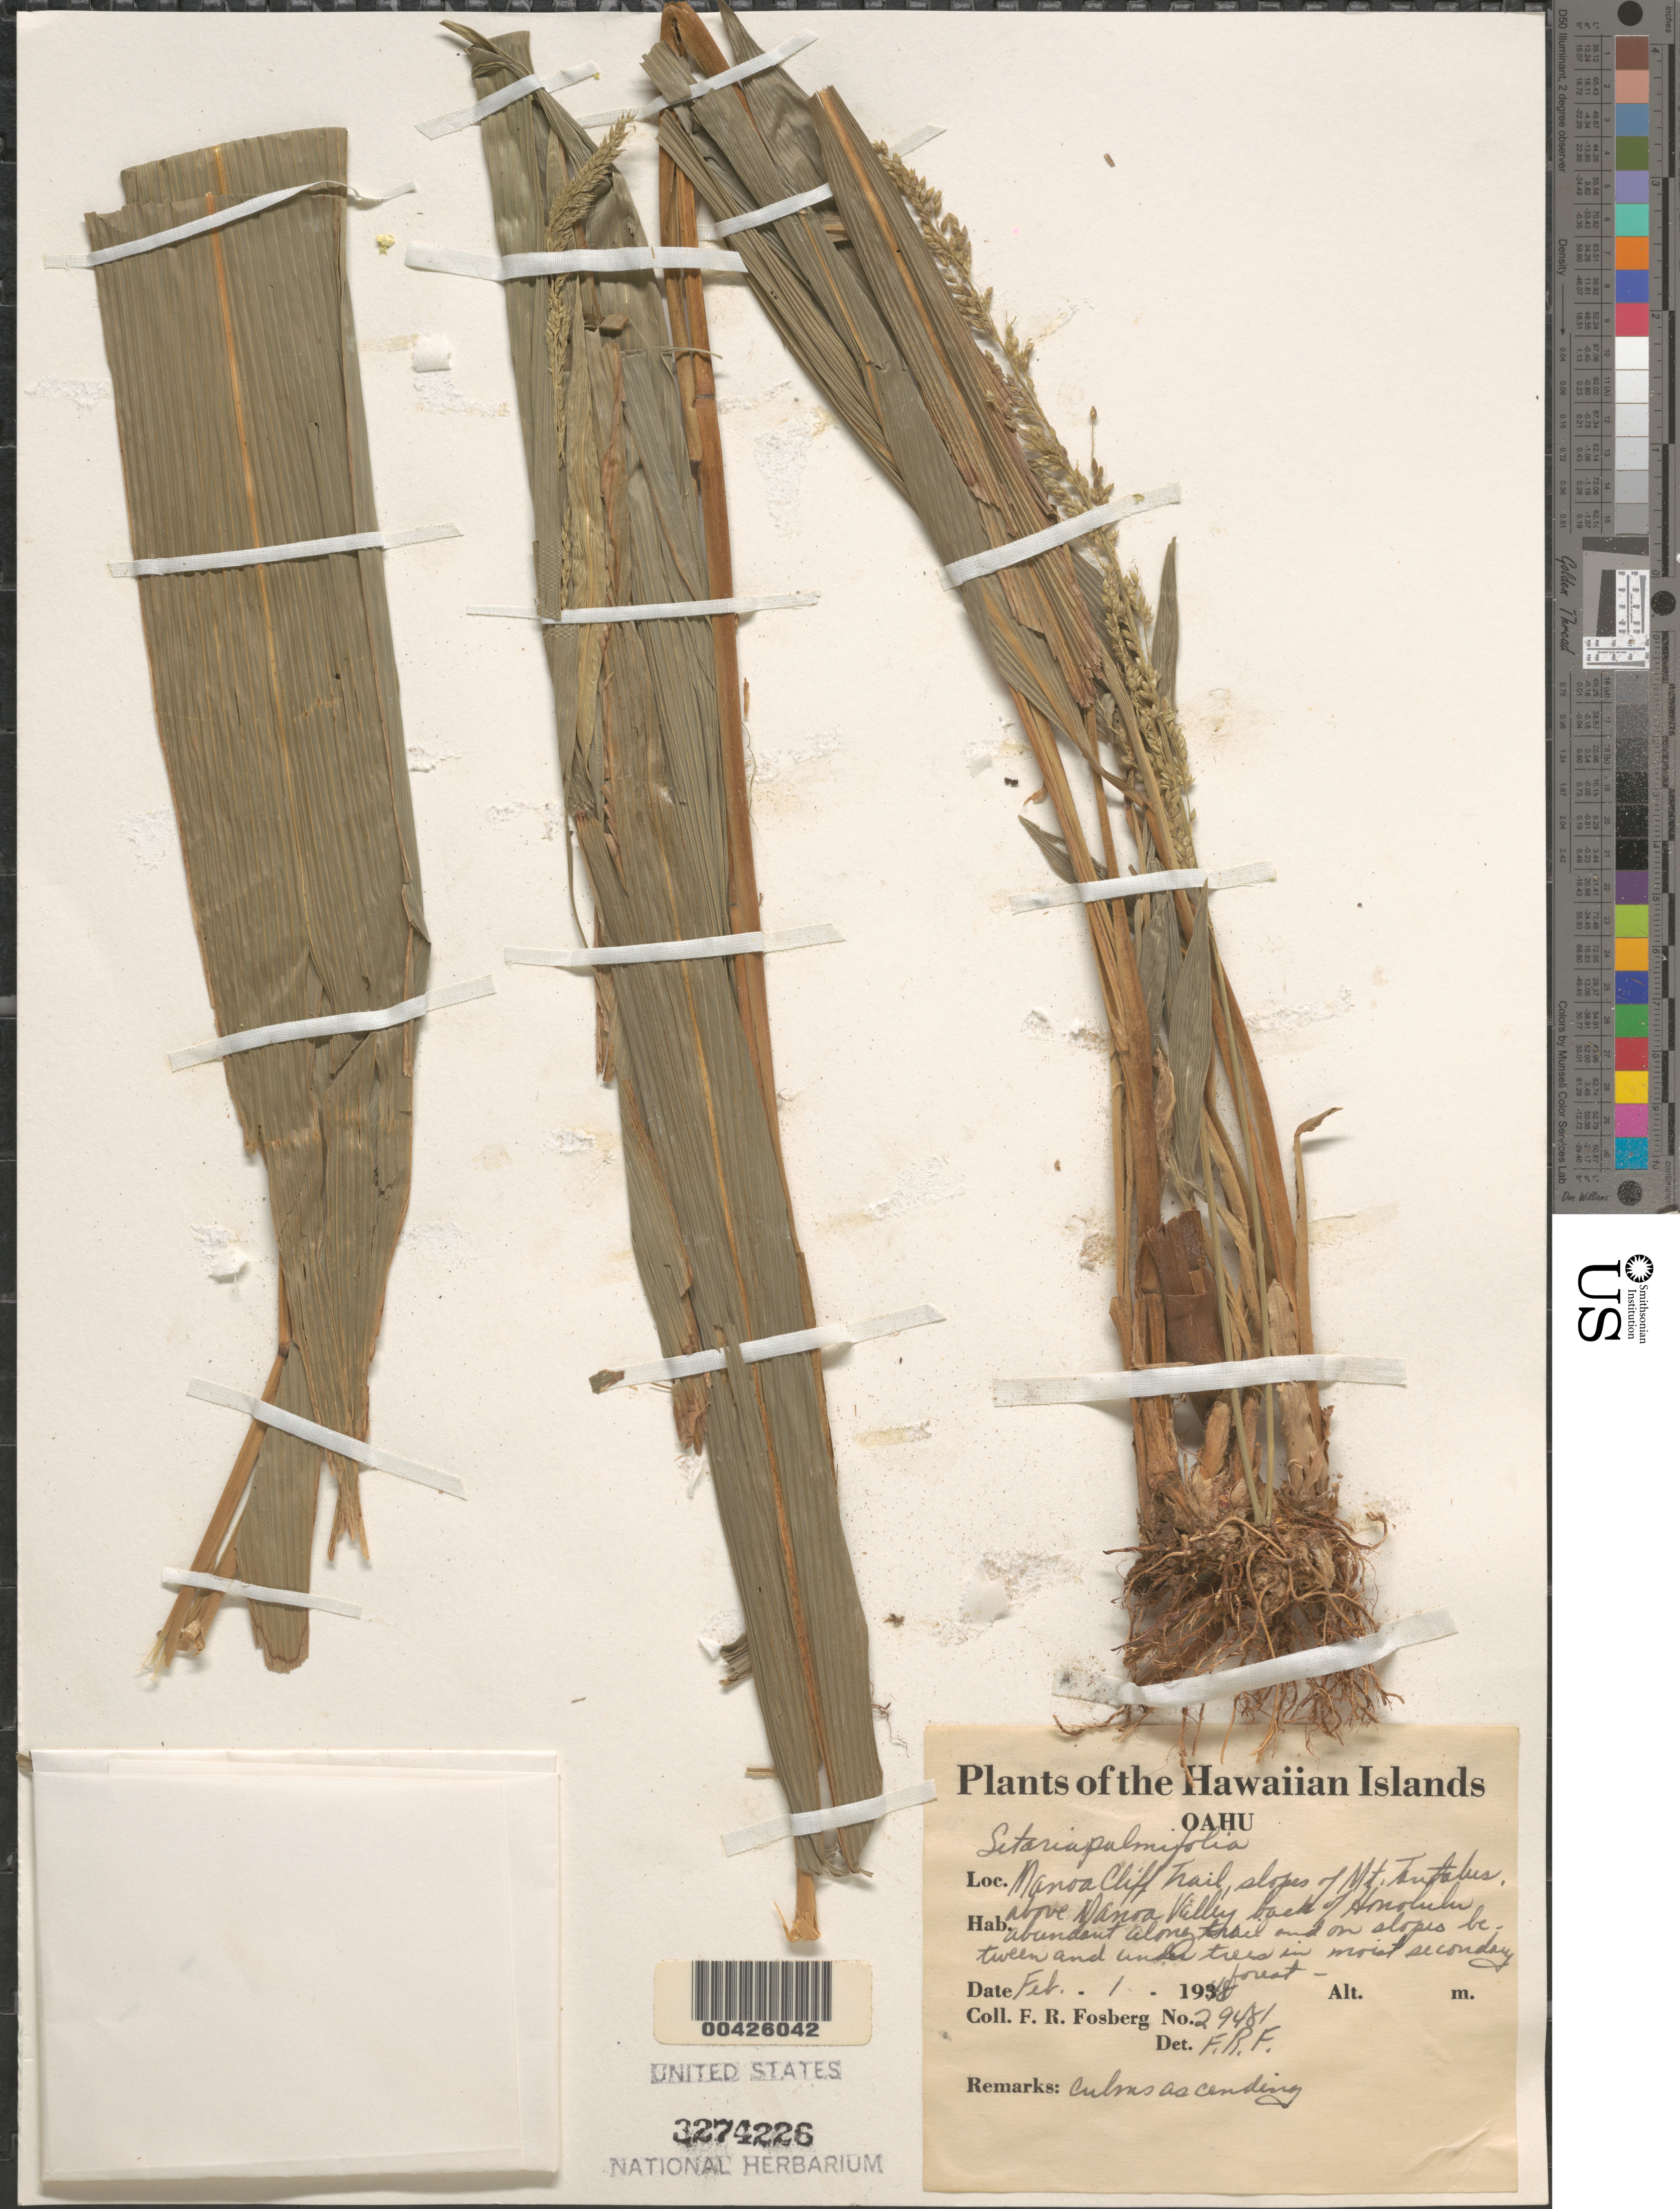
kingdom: Plantae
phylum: Tracheophyta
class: Liliopsida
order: Poales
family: Poaceae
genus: Setaria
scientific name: Setaria palmifolia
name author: (J. Koenig) Stapf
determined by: Fosberg, F. R.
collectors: F. R. Fosberg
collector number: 29481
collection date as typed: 1 Feb 1948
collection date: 1948-02-01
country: United States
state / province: Hawaii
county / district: Honolulu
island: Oahu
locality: Manoa Cliff Trail, slopes of Mount Tantalus, above Manoa Valley, back of Honolulu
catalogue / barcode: US 3274226